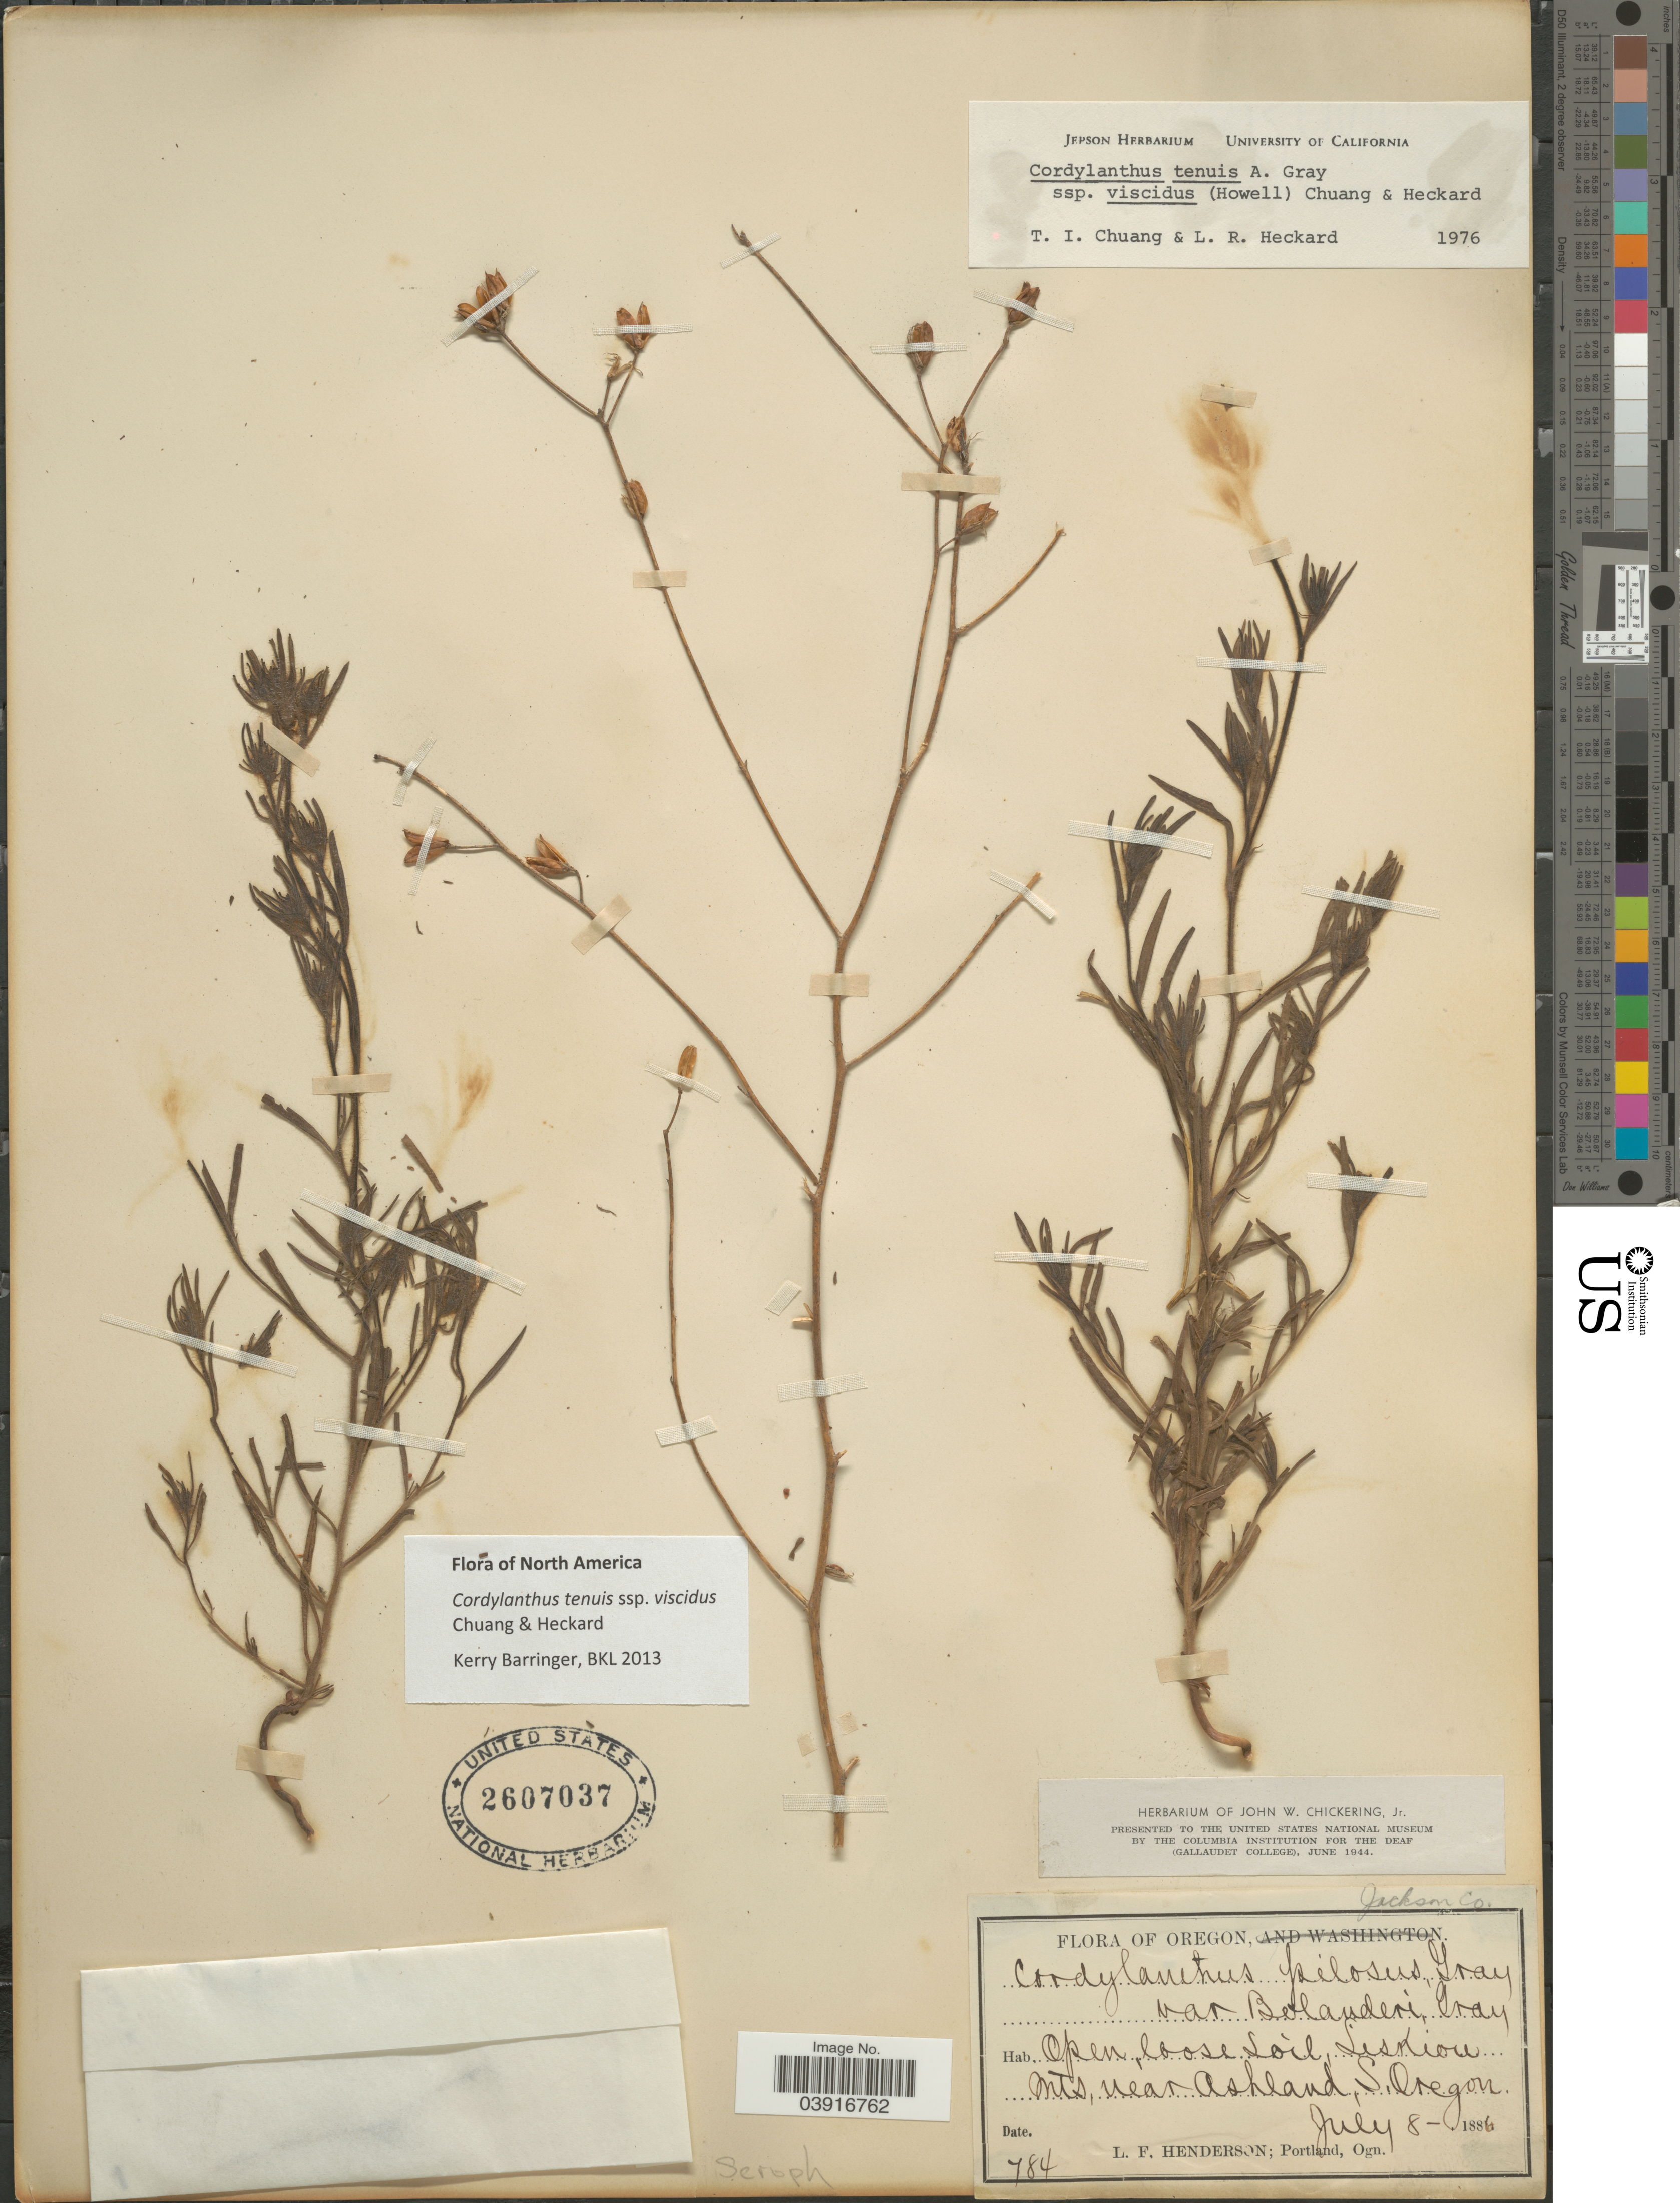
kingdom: Plantae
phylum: Tracheophyta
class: Magnoliopsida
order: Lamiales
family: Orobanchaceae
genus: Cordylanthus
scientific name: Cordylanthus tenuis subsp. viscidus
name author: (Howell) T.I. Chuang & Heckard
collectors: L. Henderson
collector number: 784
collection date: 1886-07-08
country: United States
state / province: Oregon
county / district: Jackson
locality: Jackson Co. Open, loose soil, Siskiou Mts, near Ashland, S. Oregon.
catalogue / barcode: US 2607037